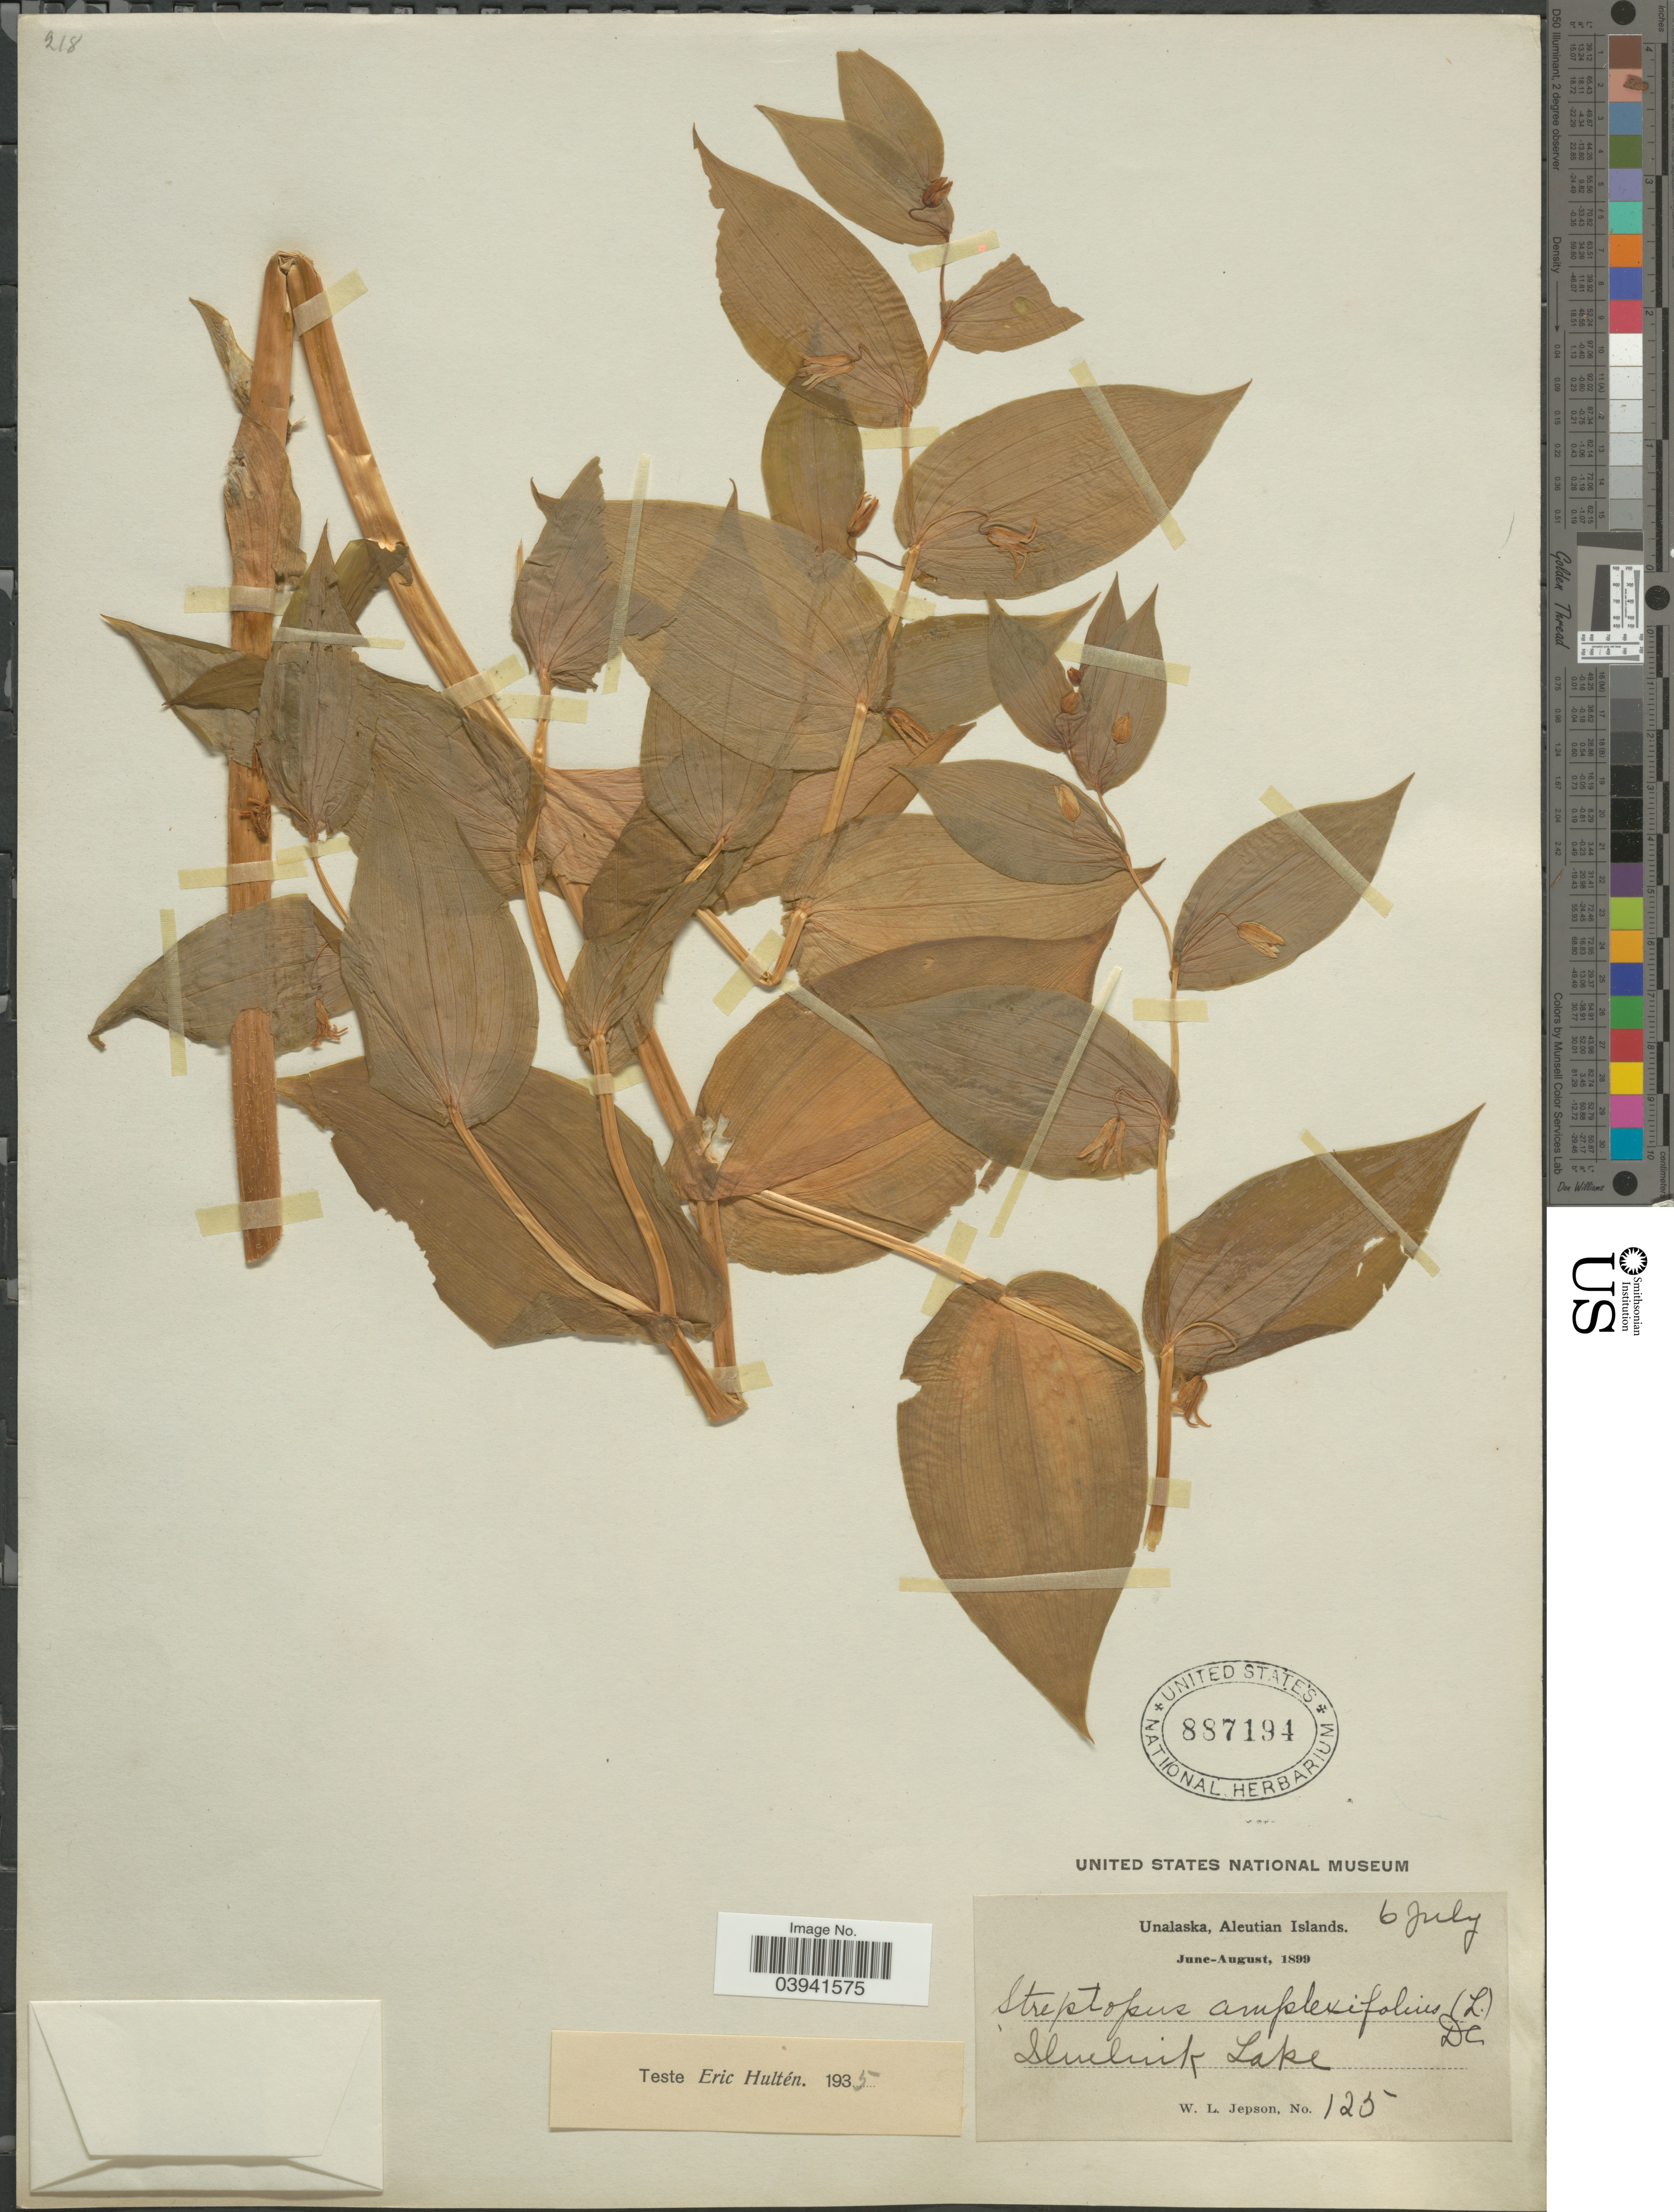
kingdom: Plantae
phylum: Tracheophyta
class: Liliopsida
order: Liliales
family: Liliaceae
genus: Streptopus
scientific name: Streptopus amplexifolius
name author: (L.) DC.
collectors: W. L. Jepson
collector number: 125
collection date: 1899-07-06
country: United States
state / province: Alaska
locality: Unalaska, Aleutian Islands. Iliuliuk Lake.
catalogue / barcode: US 887194